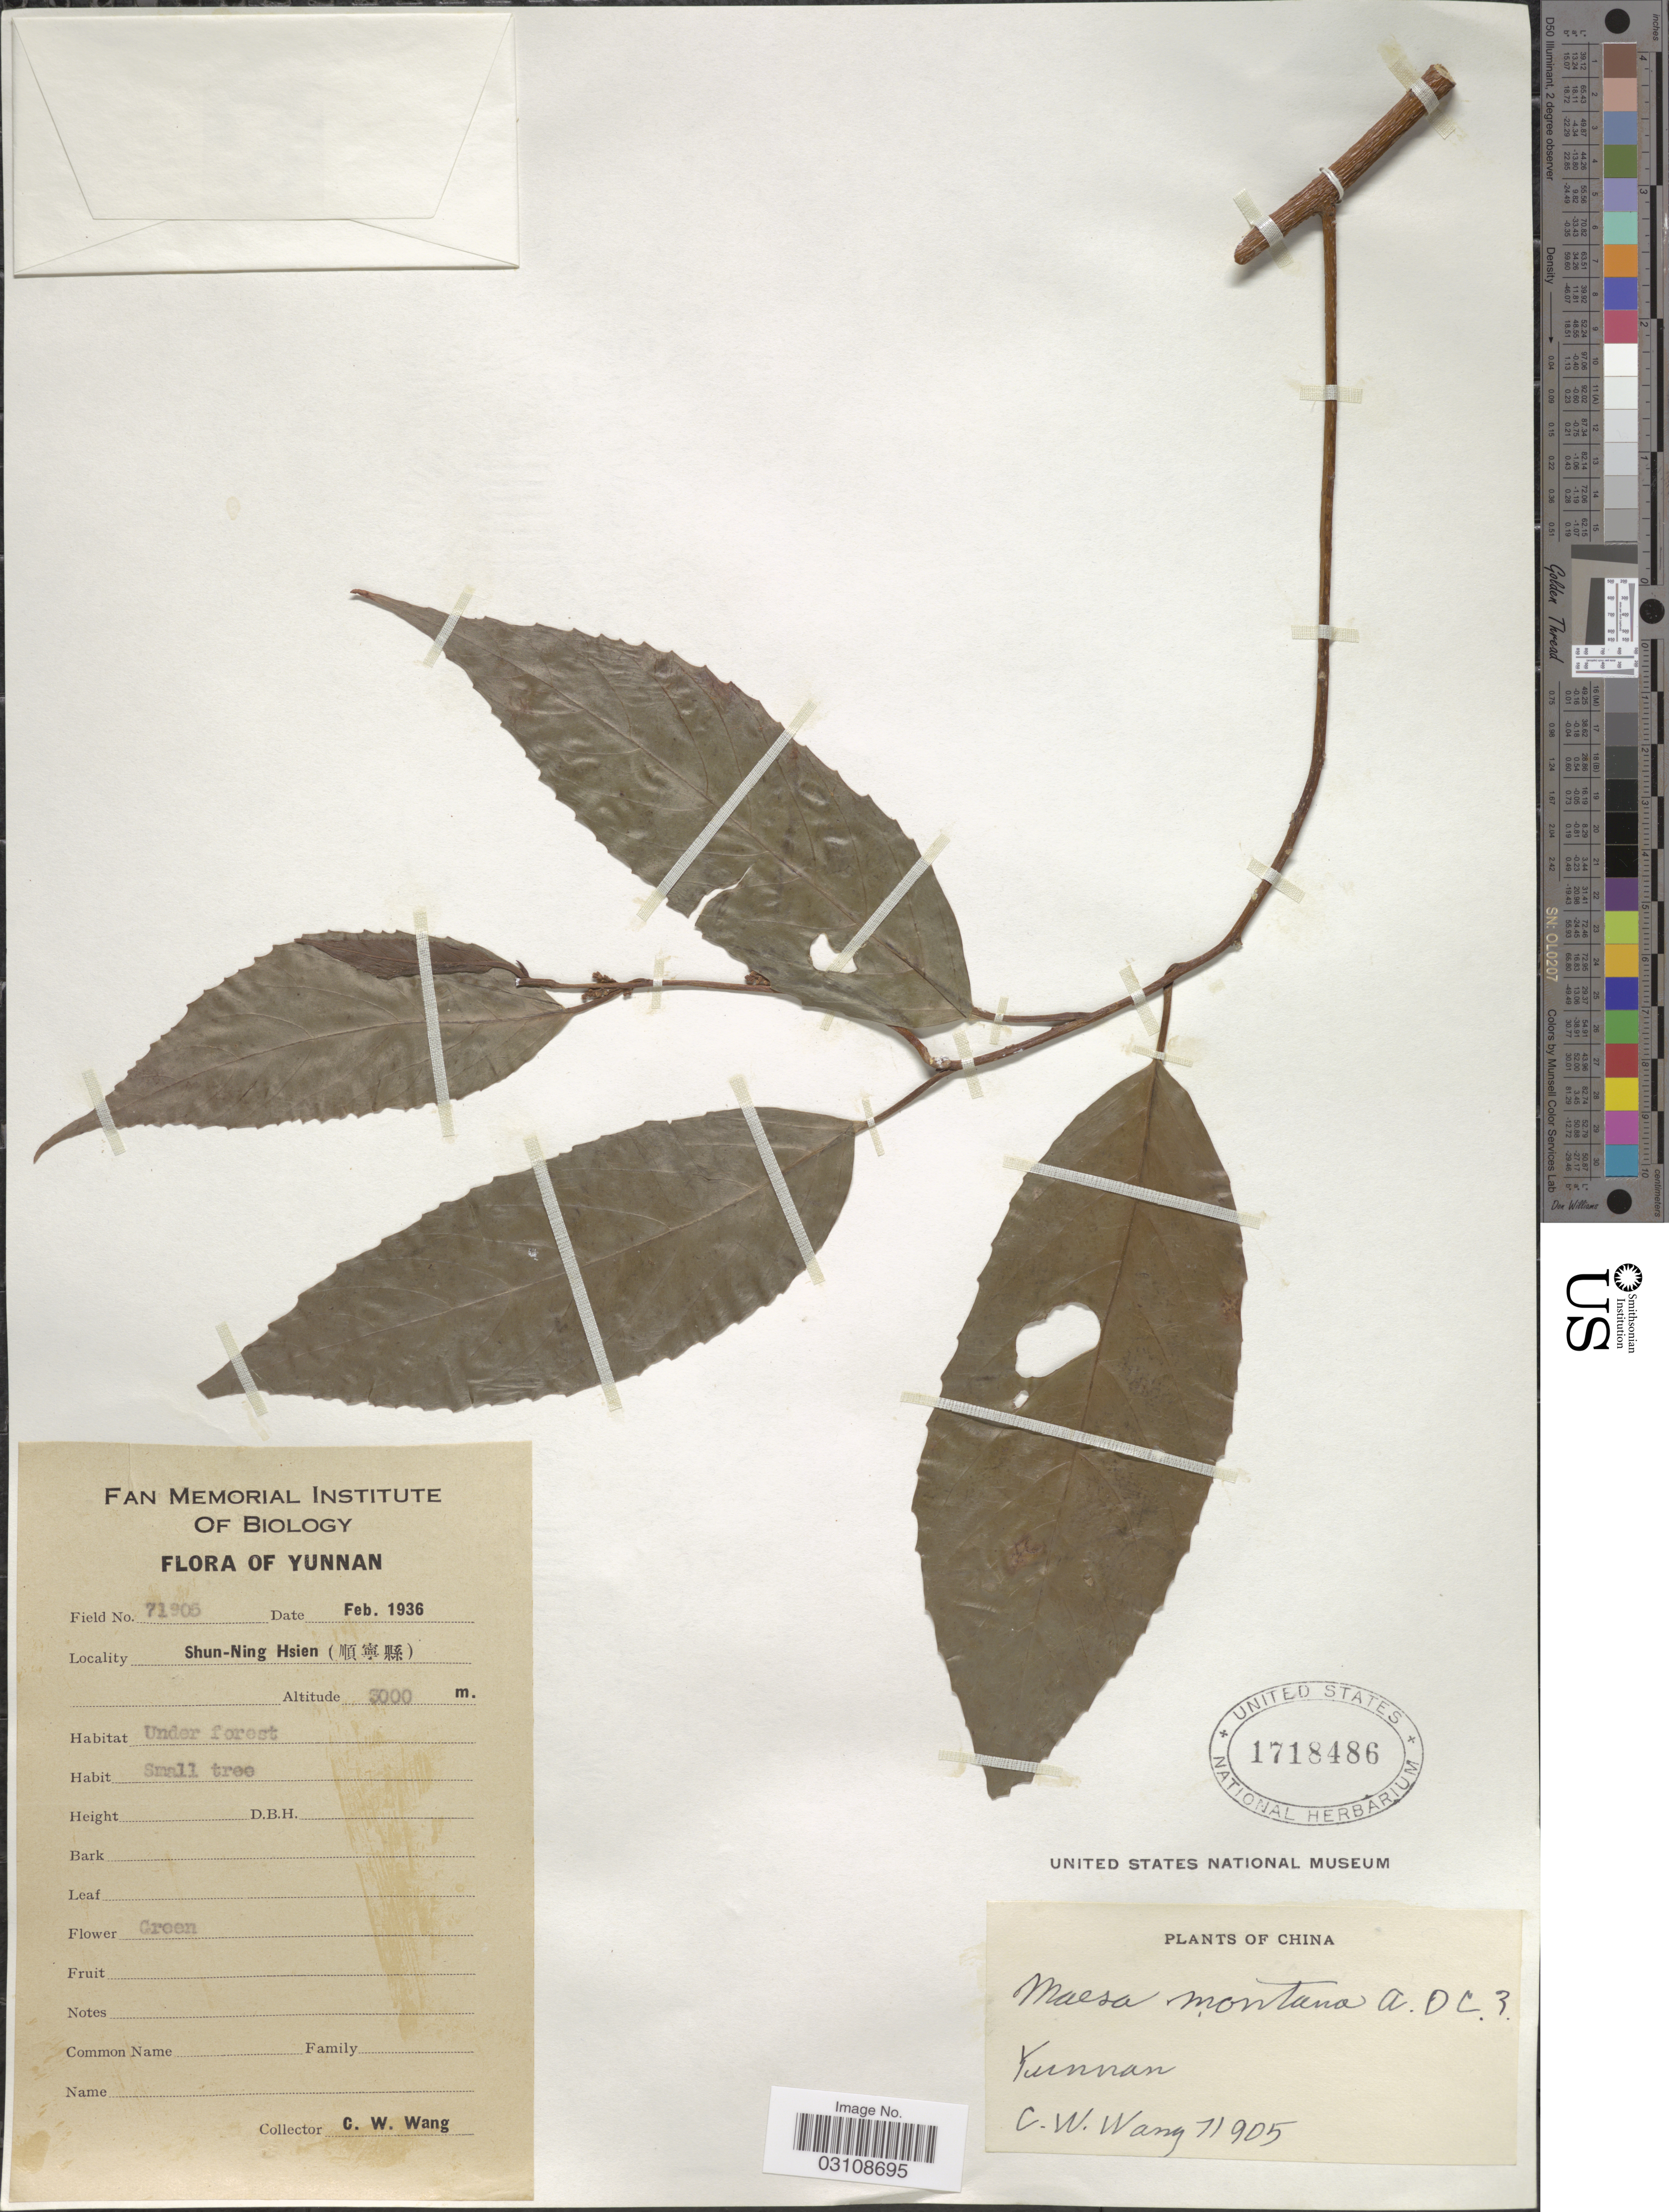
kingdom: Plantae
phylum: Tracheophyta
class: Magnoliopsida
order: Ericales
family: Primulaceae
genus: Maesa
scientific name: Maesa montana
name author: A. DC.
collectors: C. W. Wang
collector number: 71905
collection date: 1936-02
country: China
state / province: Yunnan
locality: Shun-Ning Hsien.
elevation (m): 3000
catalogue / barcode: US 1718486